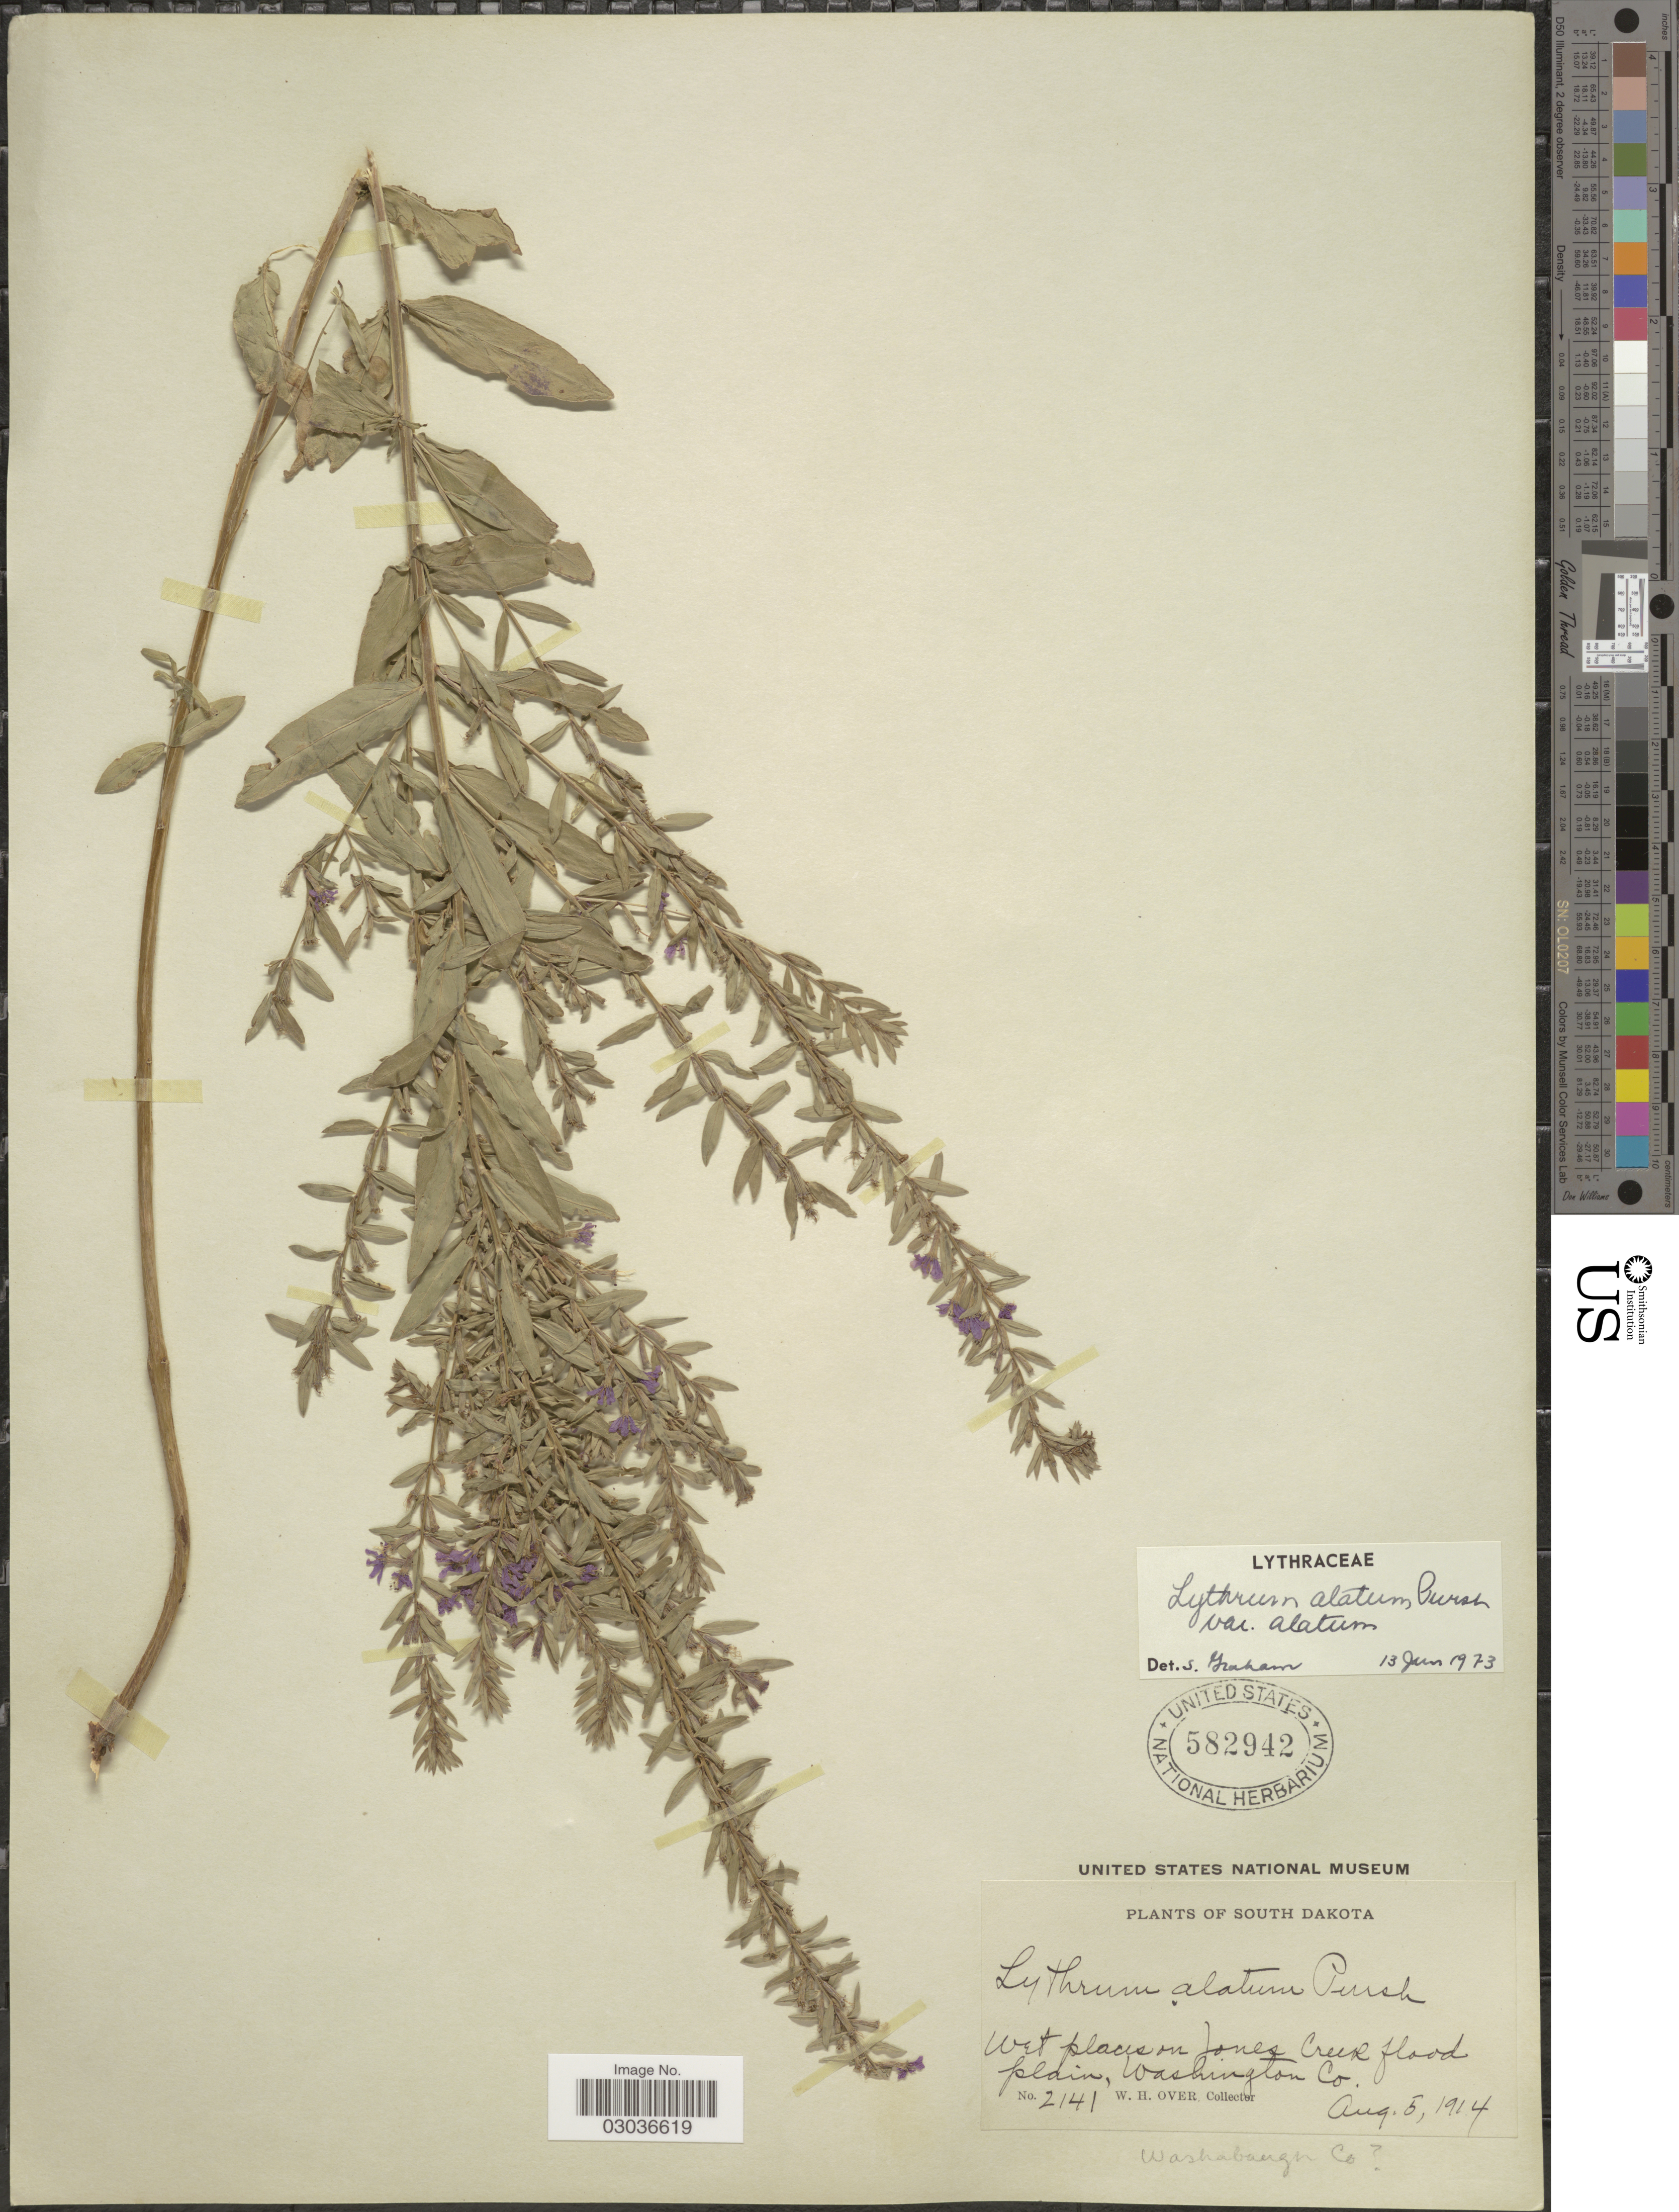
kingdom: Plantae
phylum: Tracheophyta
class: Magnoliopsida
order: Myrtales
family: Lythraceae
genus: Lythrum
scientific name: Lythrum alatum var. alatum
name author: Pursh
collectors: W. Over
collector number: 2141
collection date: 1914-08-05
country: United States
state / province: South Dakota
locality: Wet places on Jones Creek flood plain, Washington Co.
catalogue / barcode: US 582942